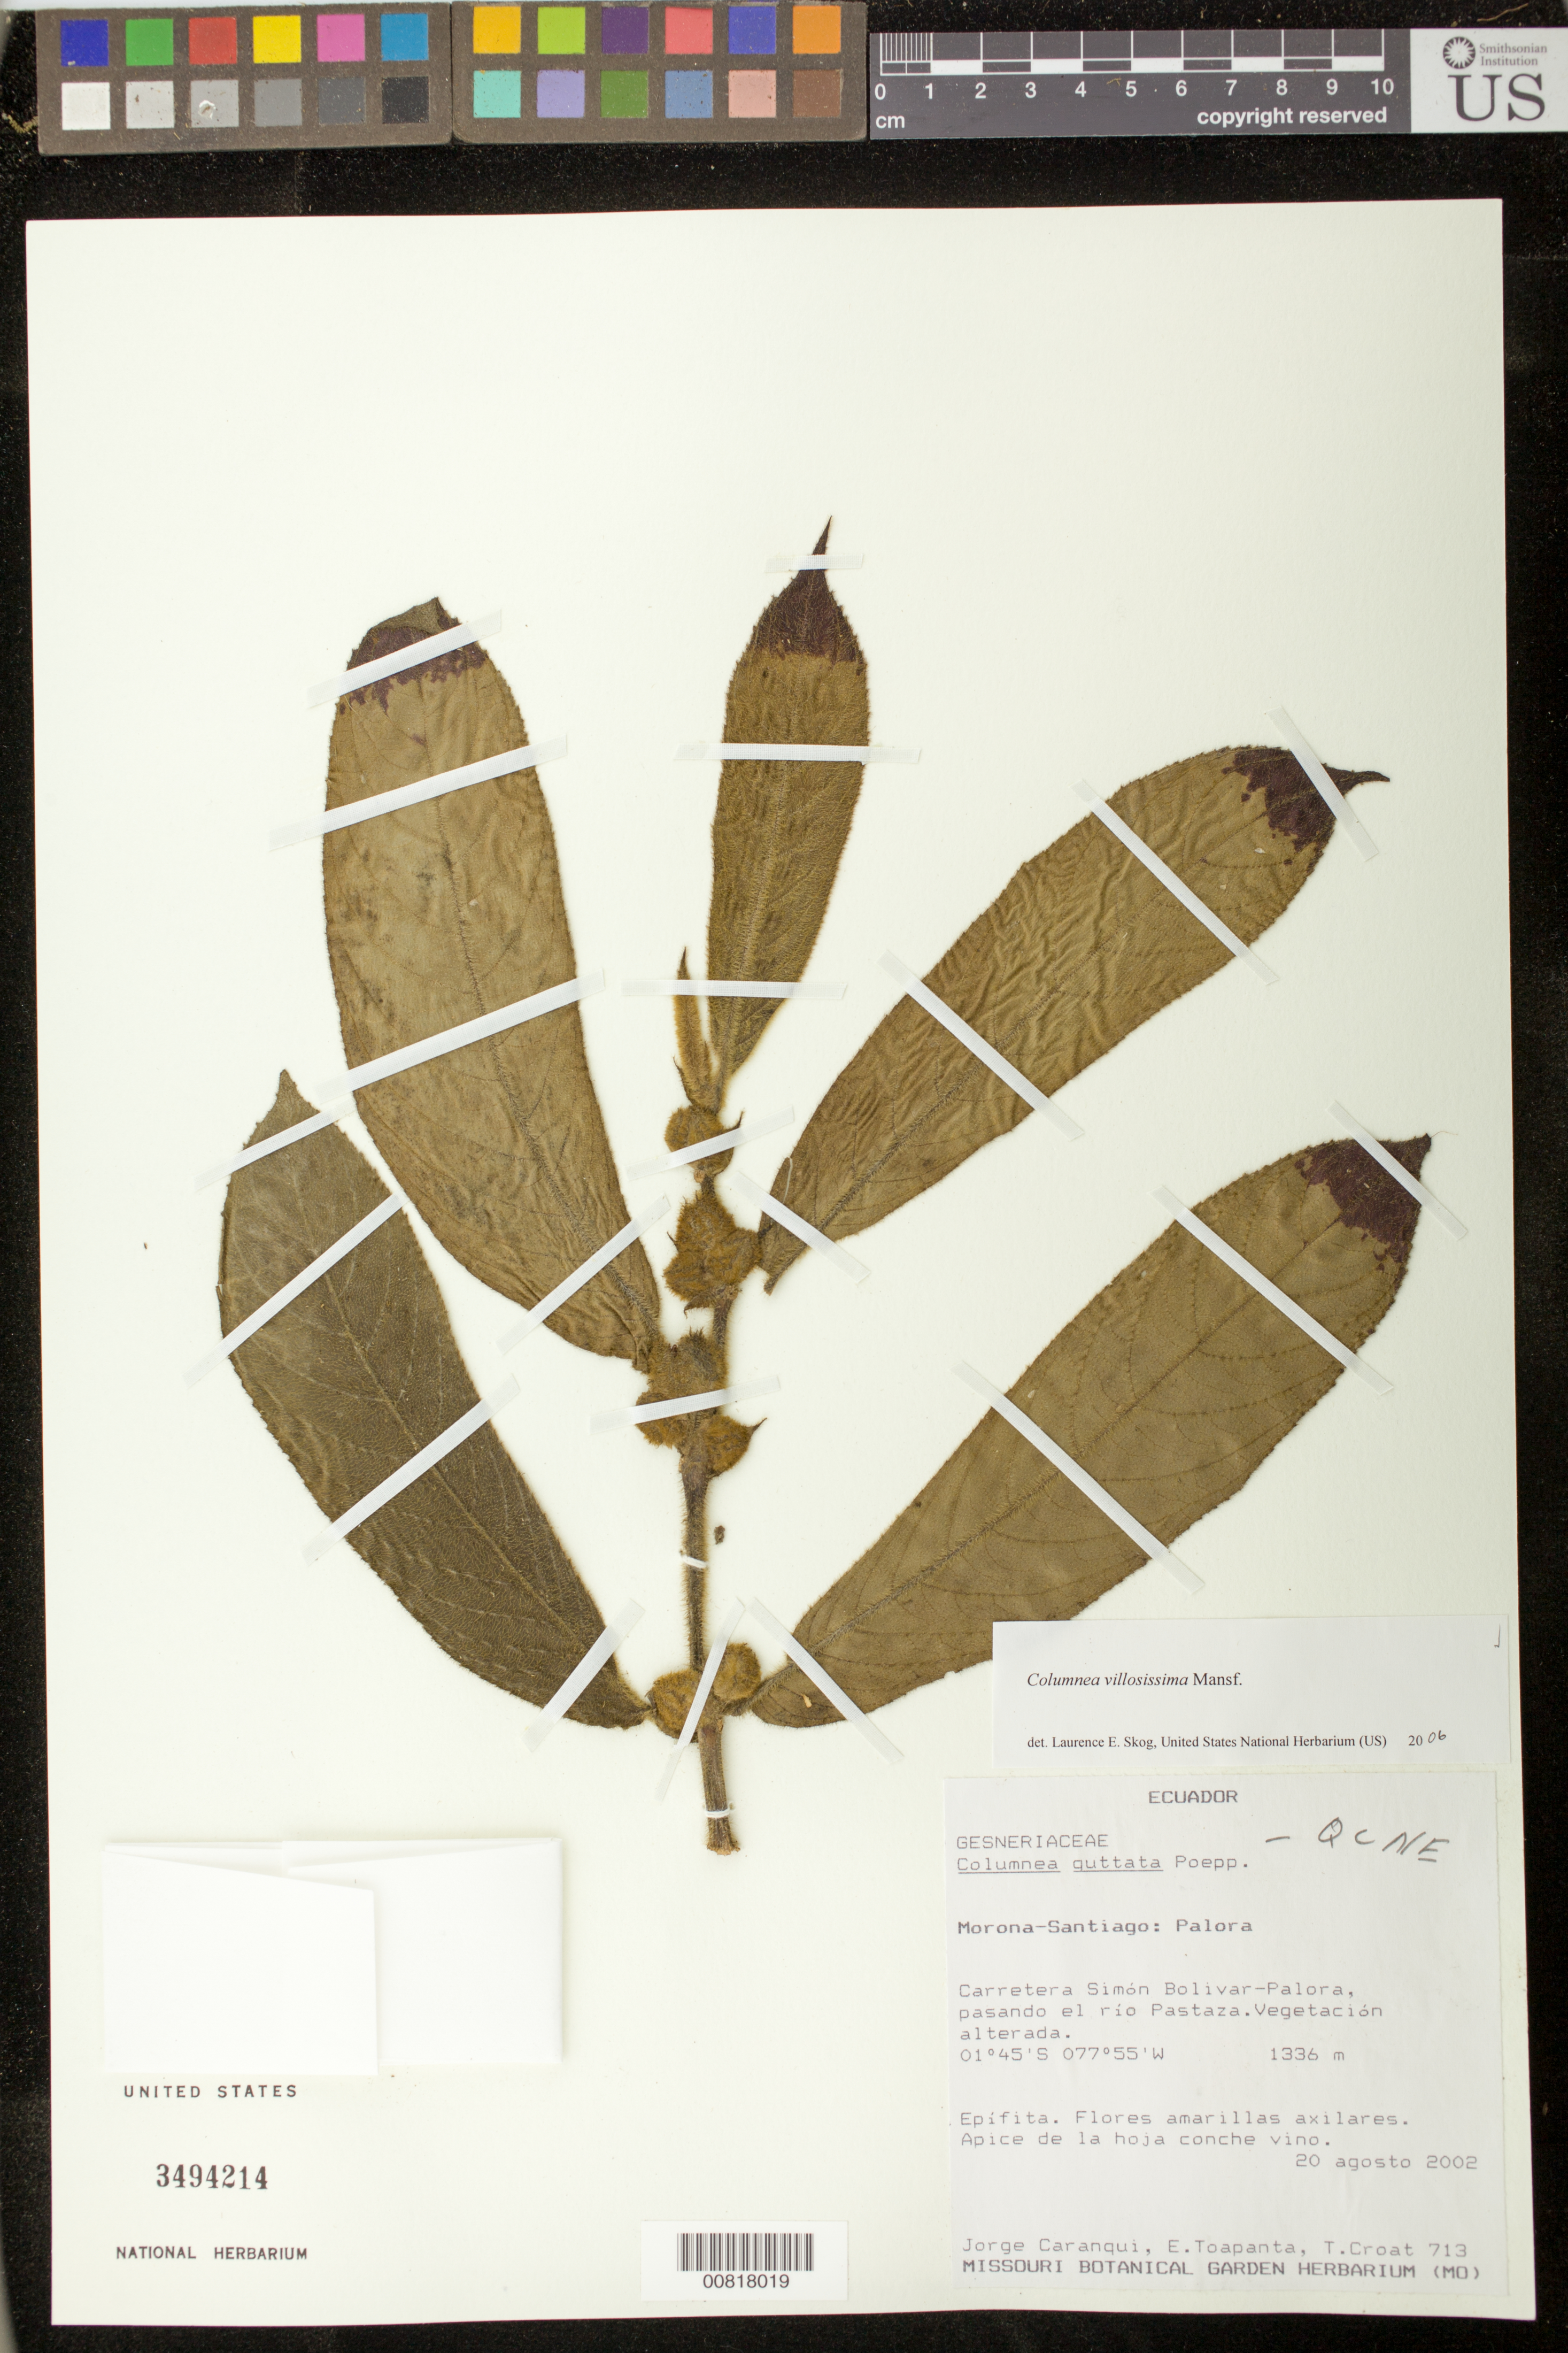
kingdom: Plantae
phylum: Tracheophyta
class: Magnoliopsida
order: Lamiales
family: Gesneriaceae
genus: Columnea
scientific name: Columnea villosissima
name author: Mansf.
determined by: Skog, Laurence E.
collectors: J. Caranqui, E. Toapanta & T. B. Croat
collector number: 713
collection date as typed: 20 Aug 2002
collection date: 2002-08-20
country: Ecuador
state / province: Morona-Santiago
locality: Morona-Santiago: Palora. Carretera Simón Bolivar-Palora, pasando el rio Pastaza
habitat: Vegetación alterada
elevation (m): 1336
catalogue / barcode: US 3494214